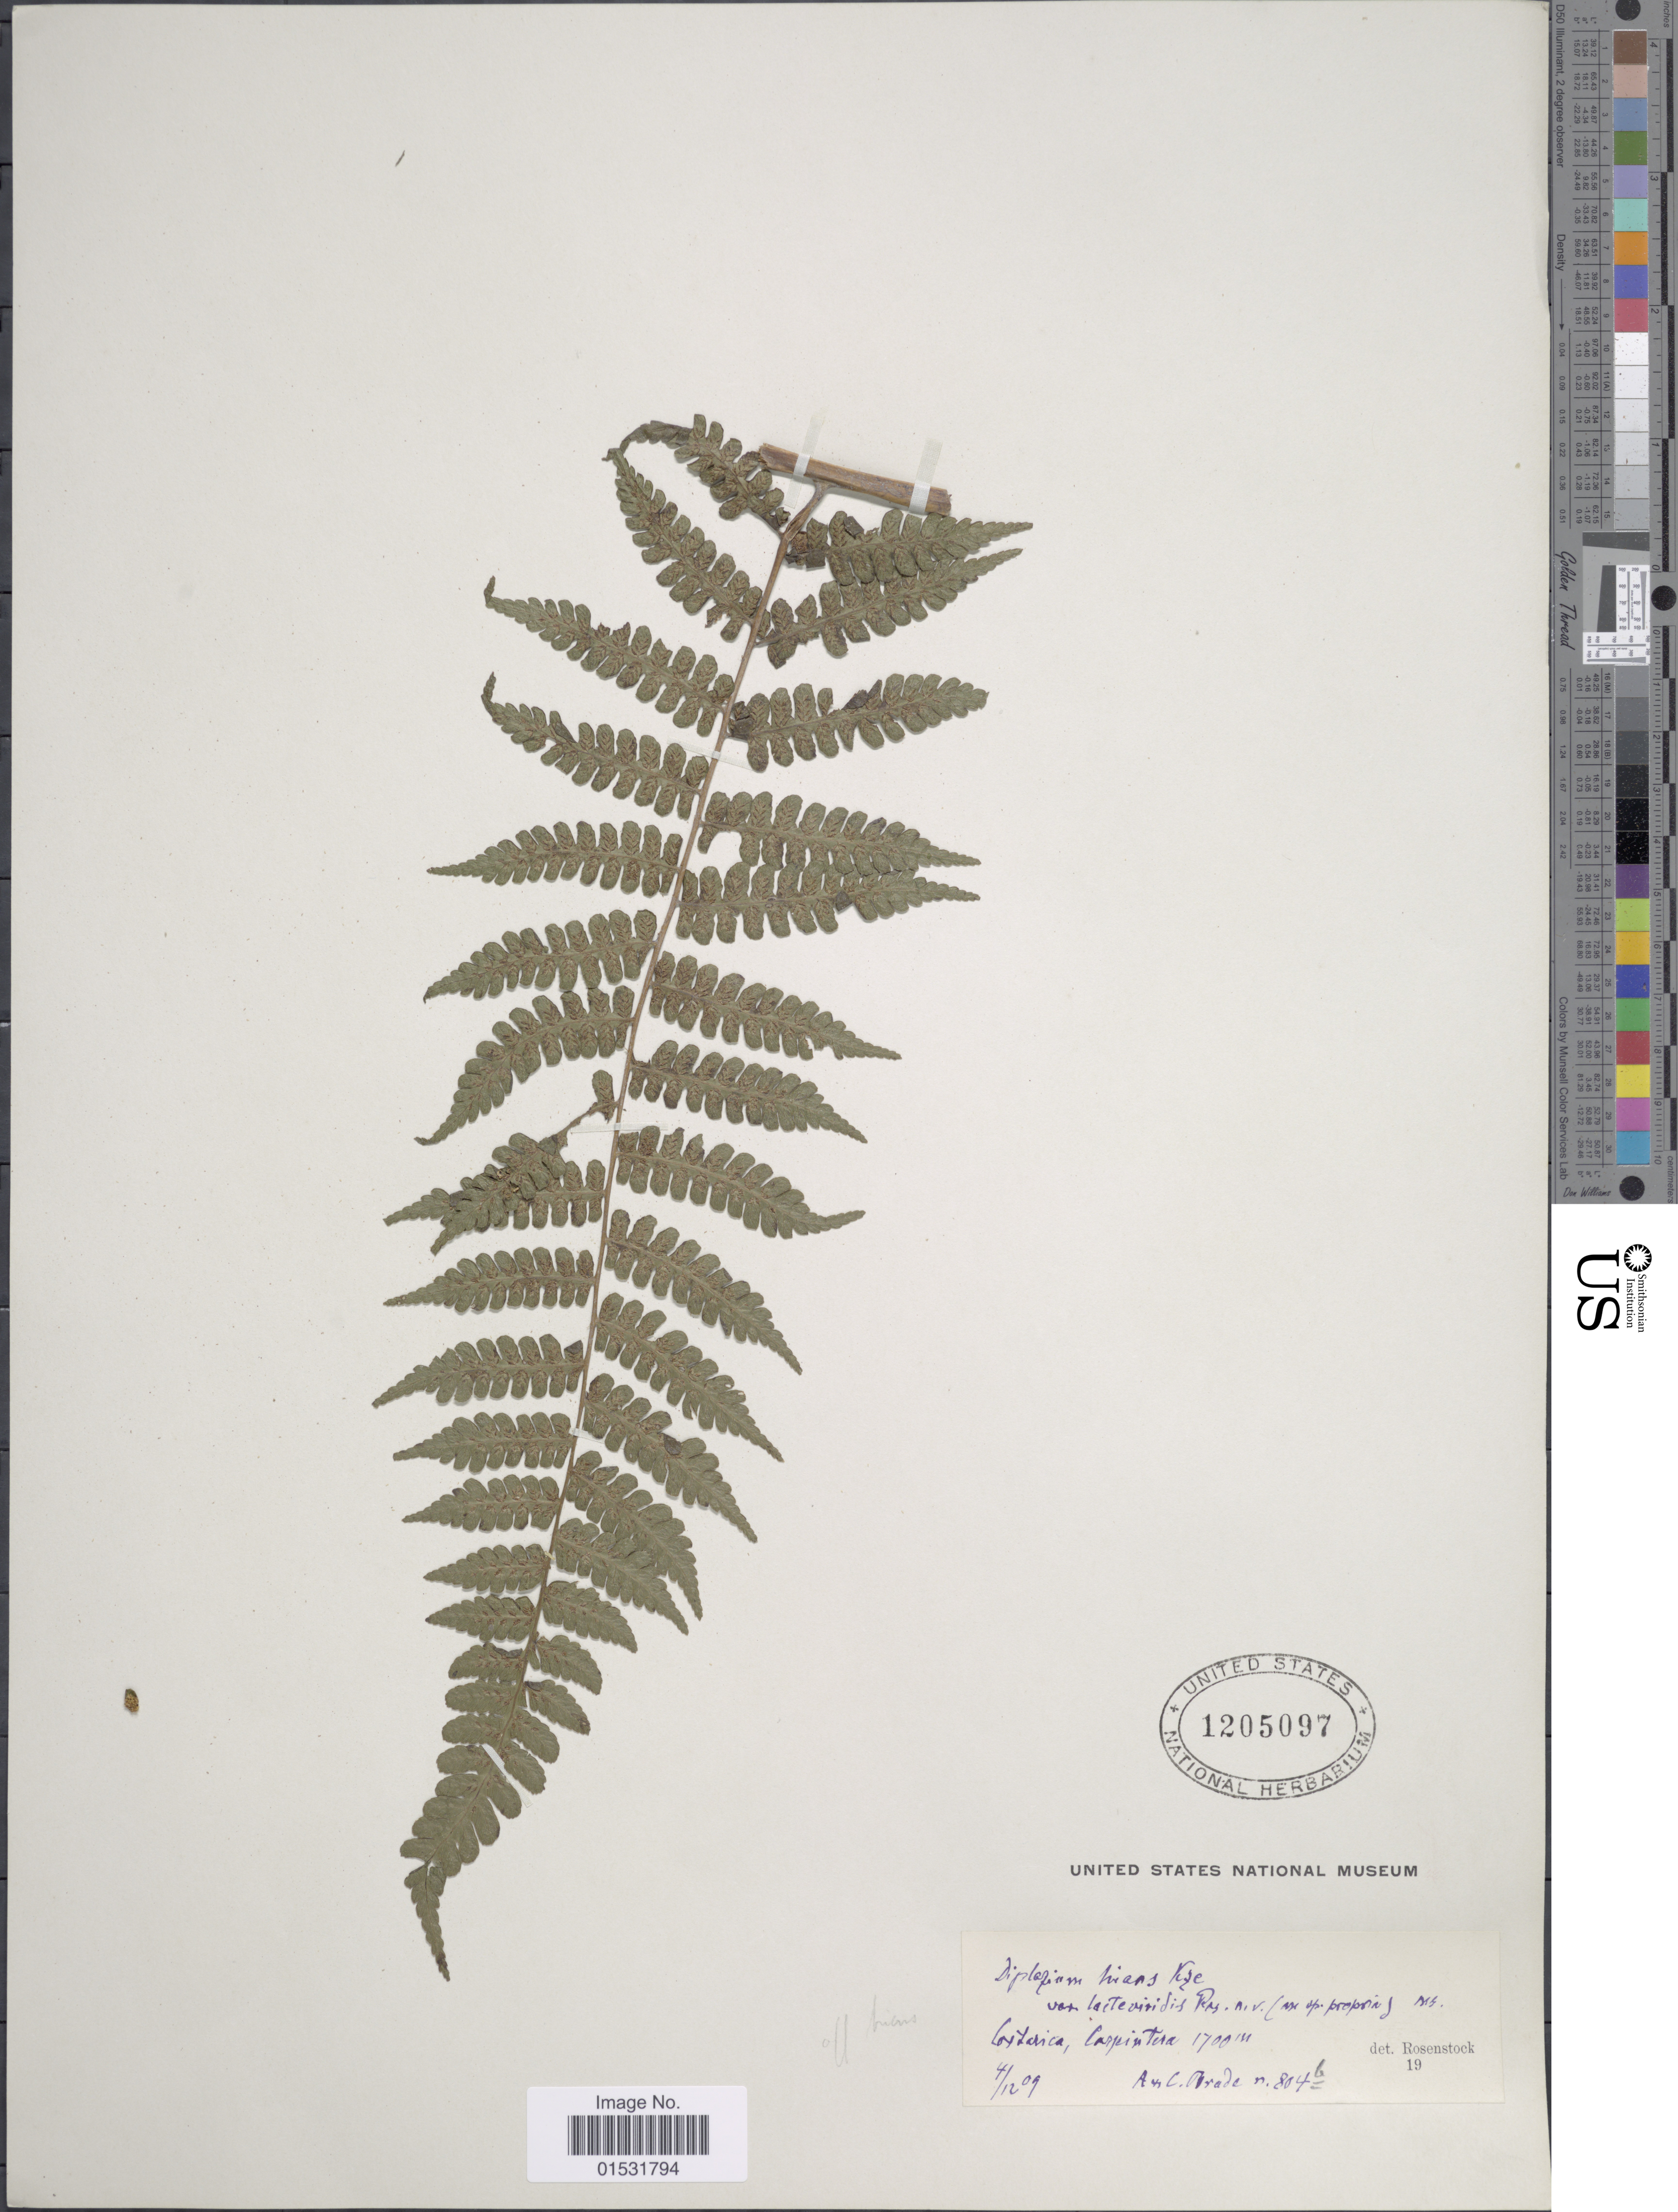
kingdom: Plantae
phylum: Tracheophyta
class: Polypodiopsida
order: Polypodiales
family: Athyriaceae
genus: Diplazium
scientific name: Diplazium hians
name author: Kunze ex Klotzsch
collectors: A. Brade & C. Brade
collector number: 804b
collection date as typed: Transcribed d/m/y: 4/12/9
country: Costa Rica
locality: Carpintera.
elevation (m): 1700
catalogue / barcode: US 1205097